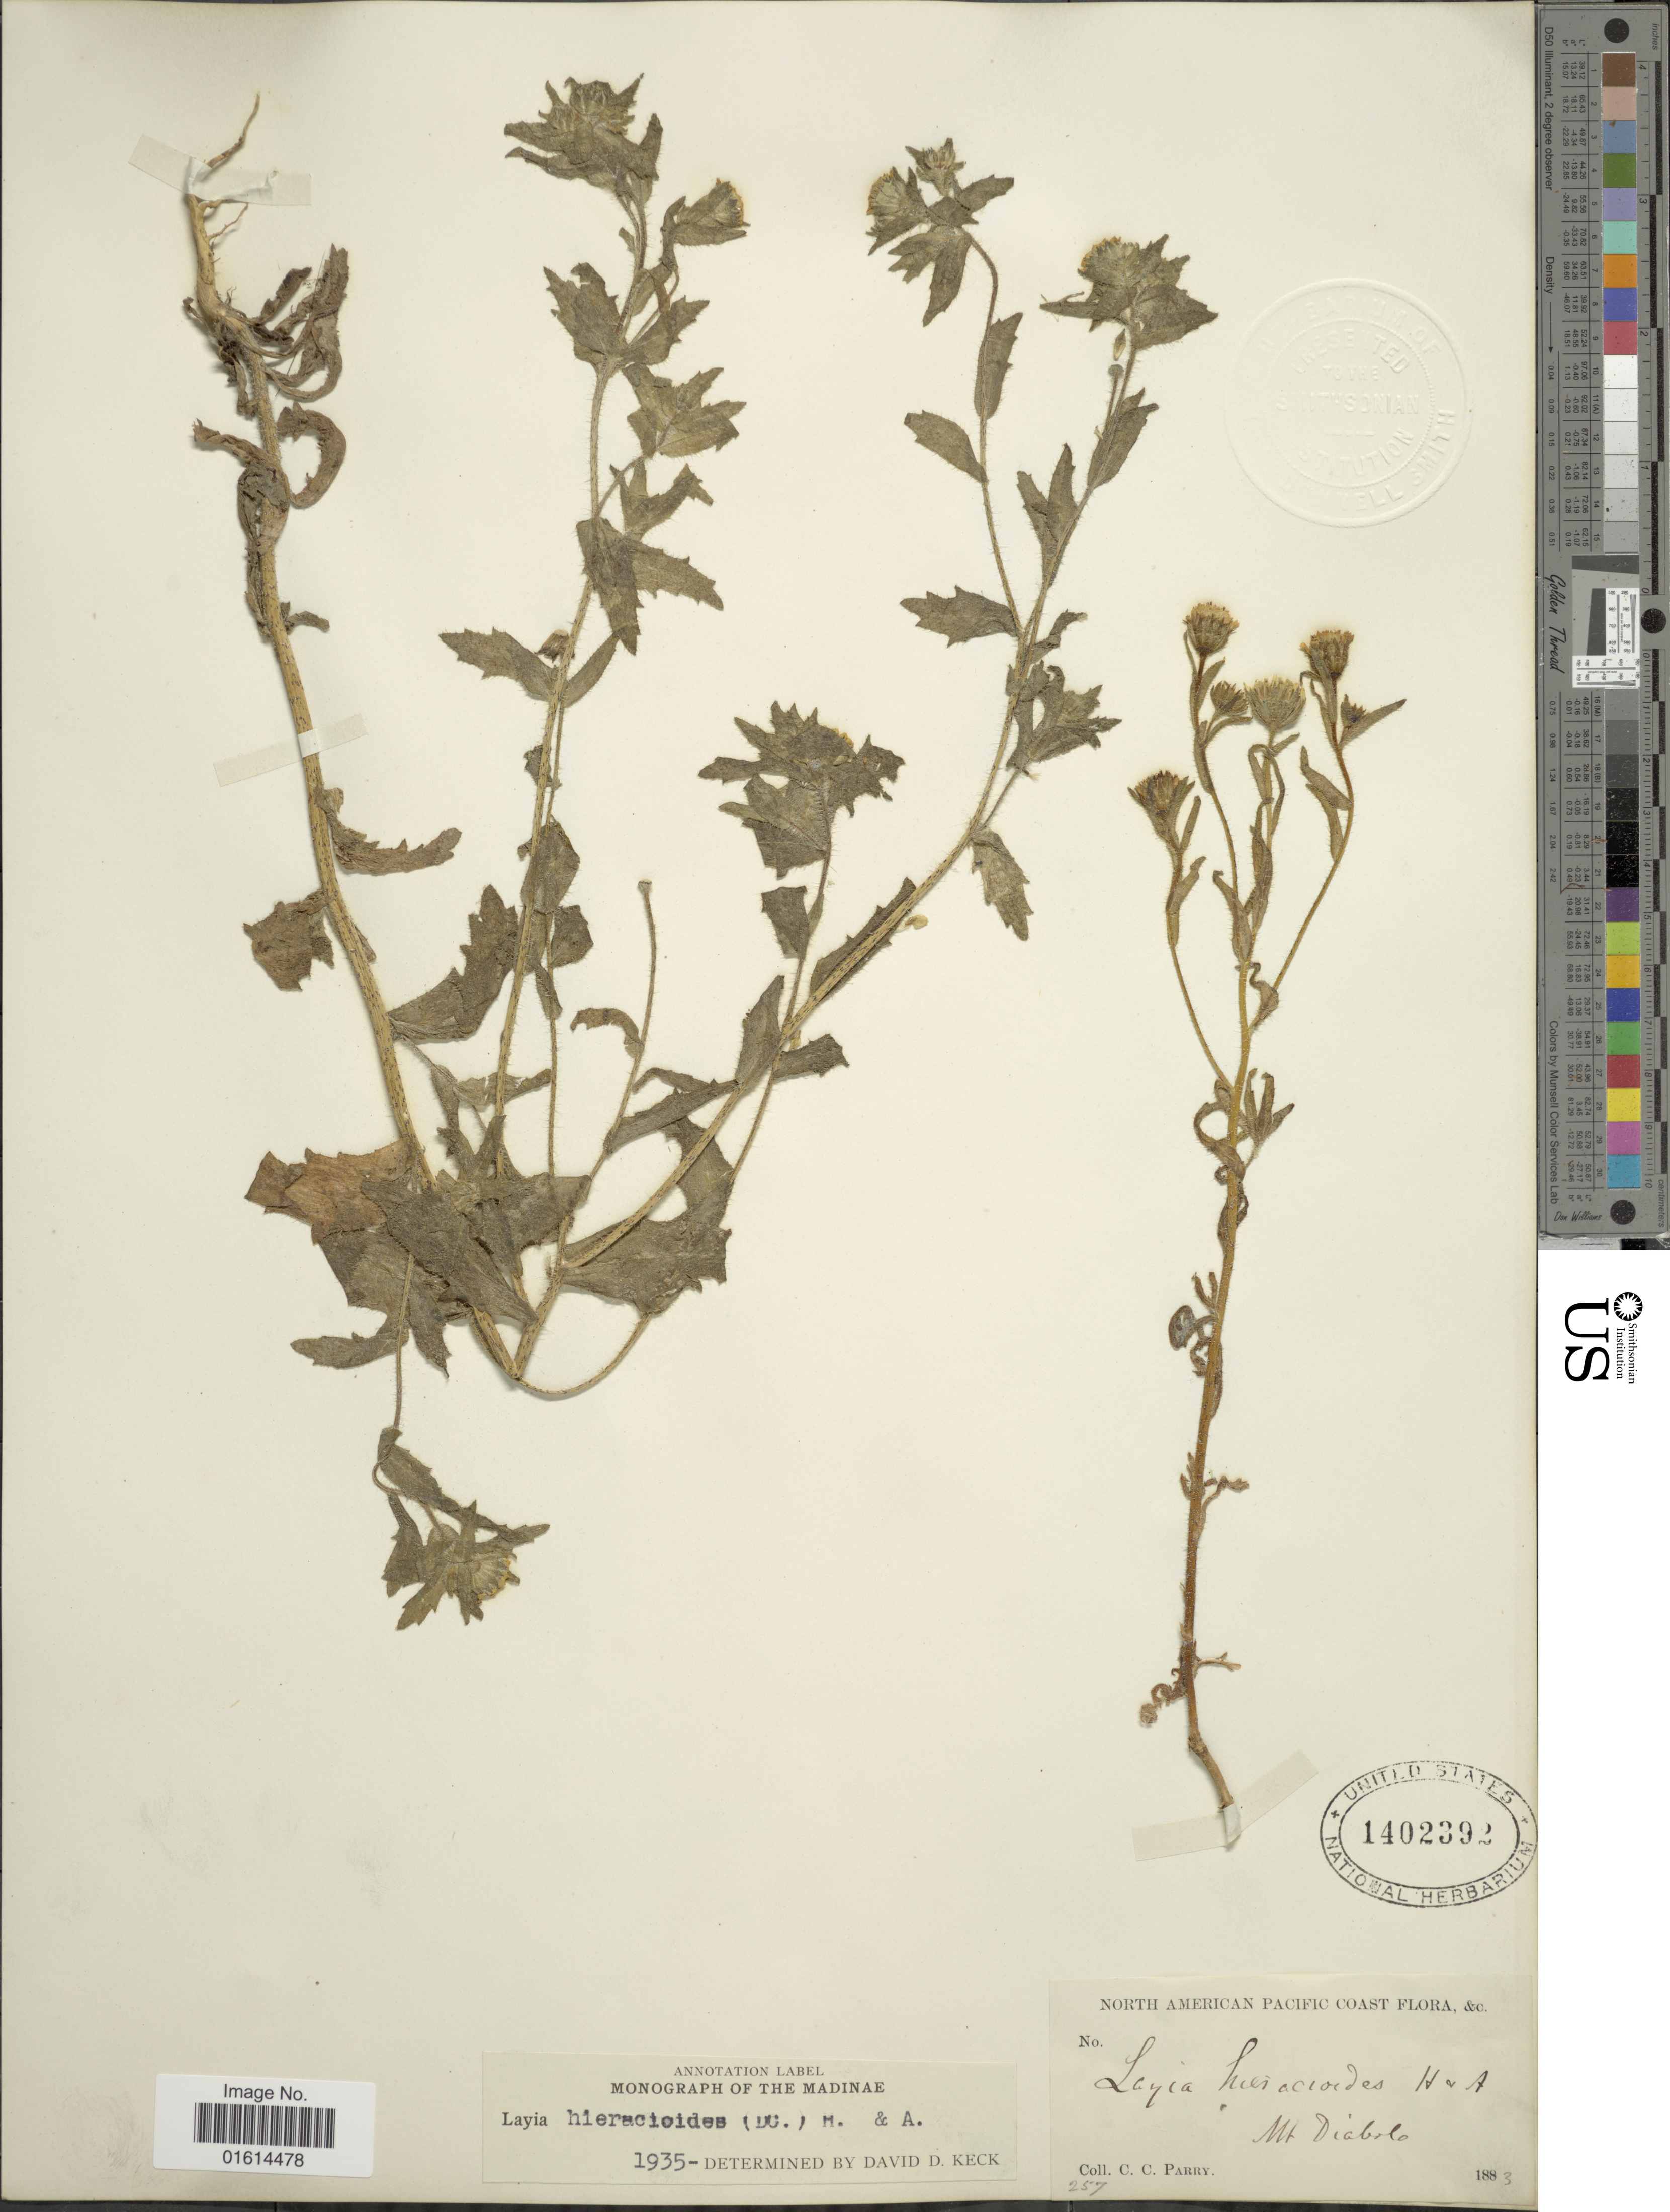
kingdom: Plantae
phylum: Tracheophyta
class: Magnoliopsida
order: Asterales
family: Asteraceae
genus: Layia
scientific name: Layia hieracioides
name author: (Hook. & Arn.) DC.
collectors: C. C. Parry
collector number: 257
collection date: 1883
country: United States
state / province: California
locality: North American pacific Coast, &c, Mt. Diabolo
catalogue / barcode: US 1402392